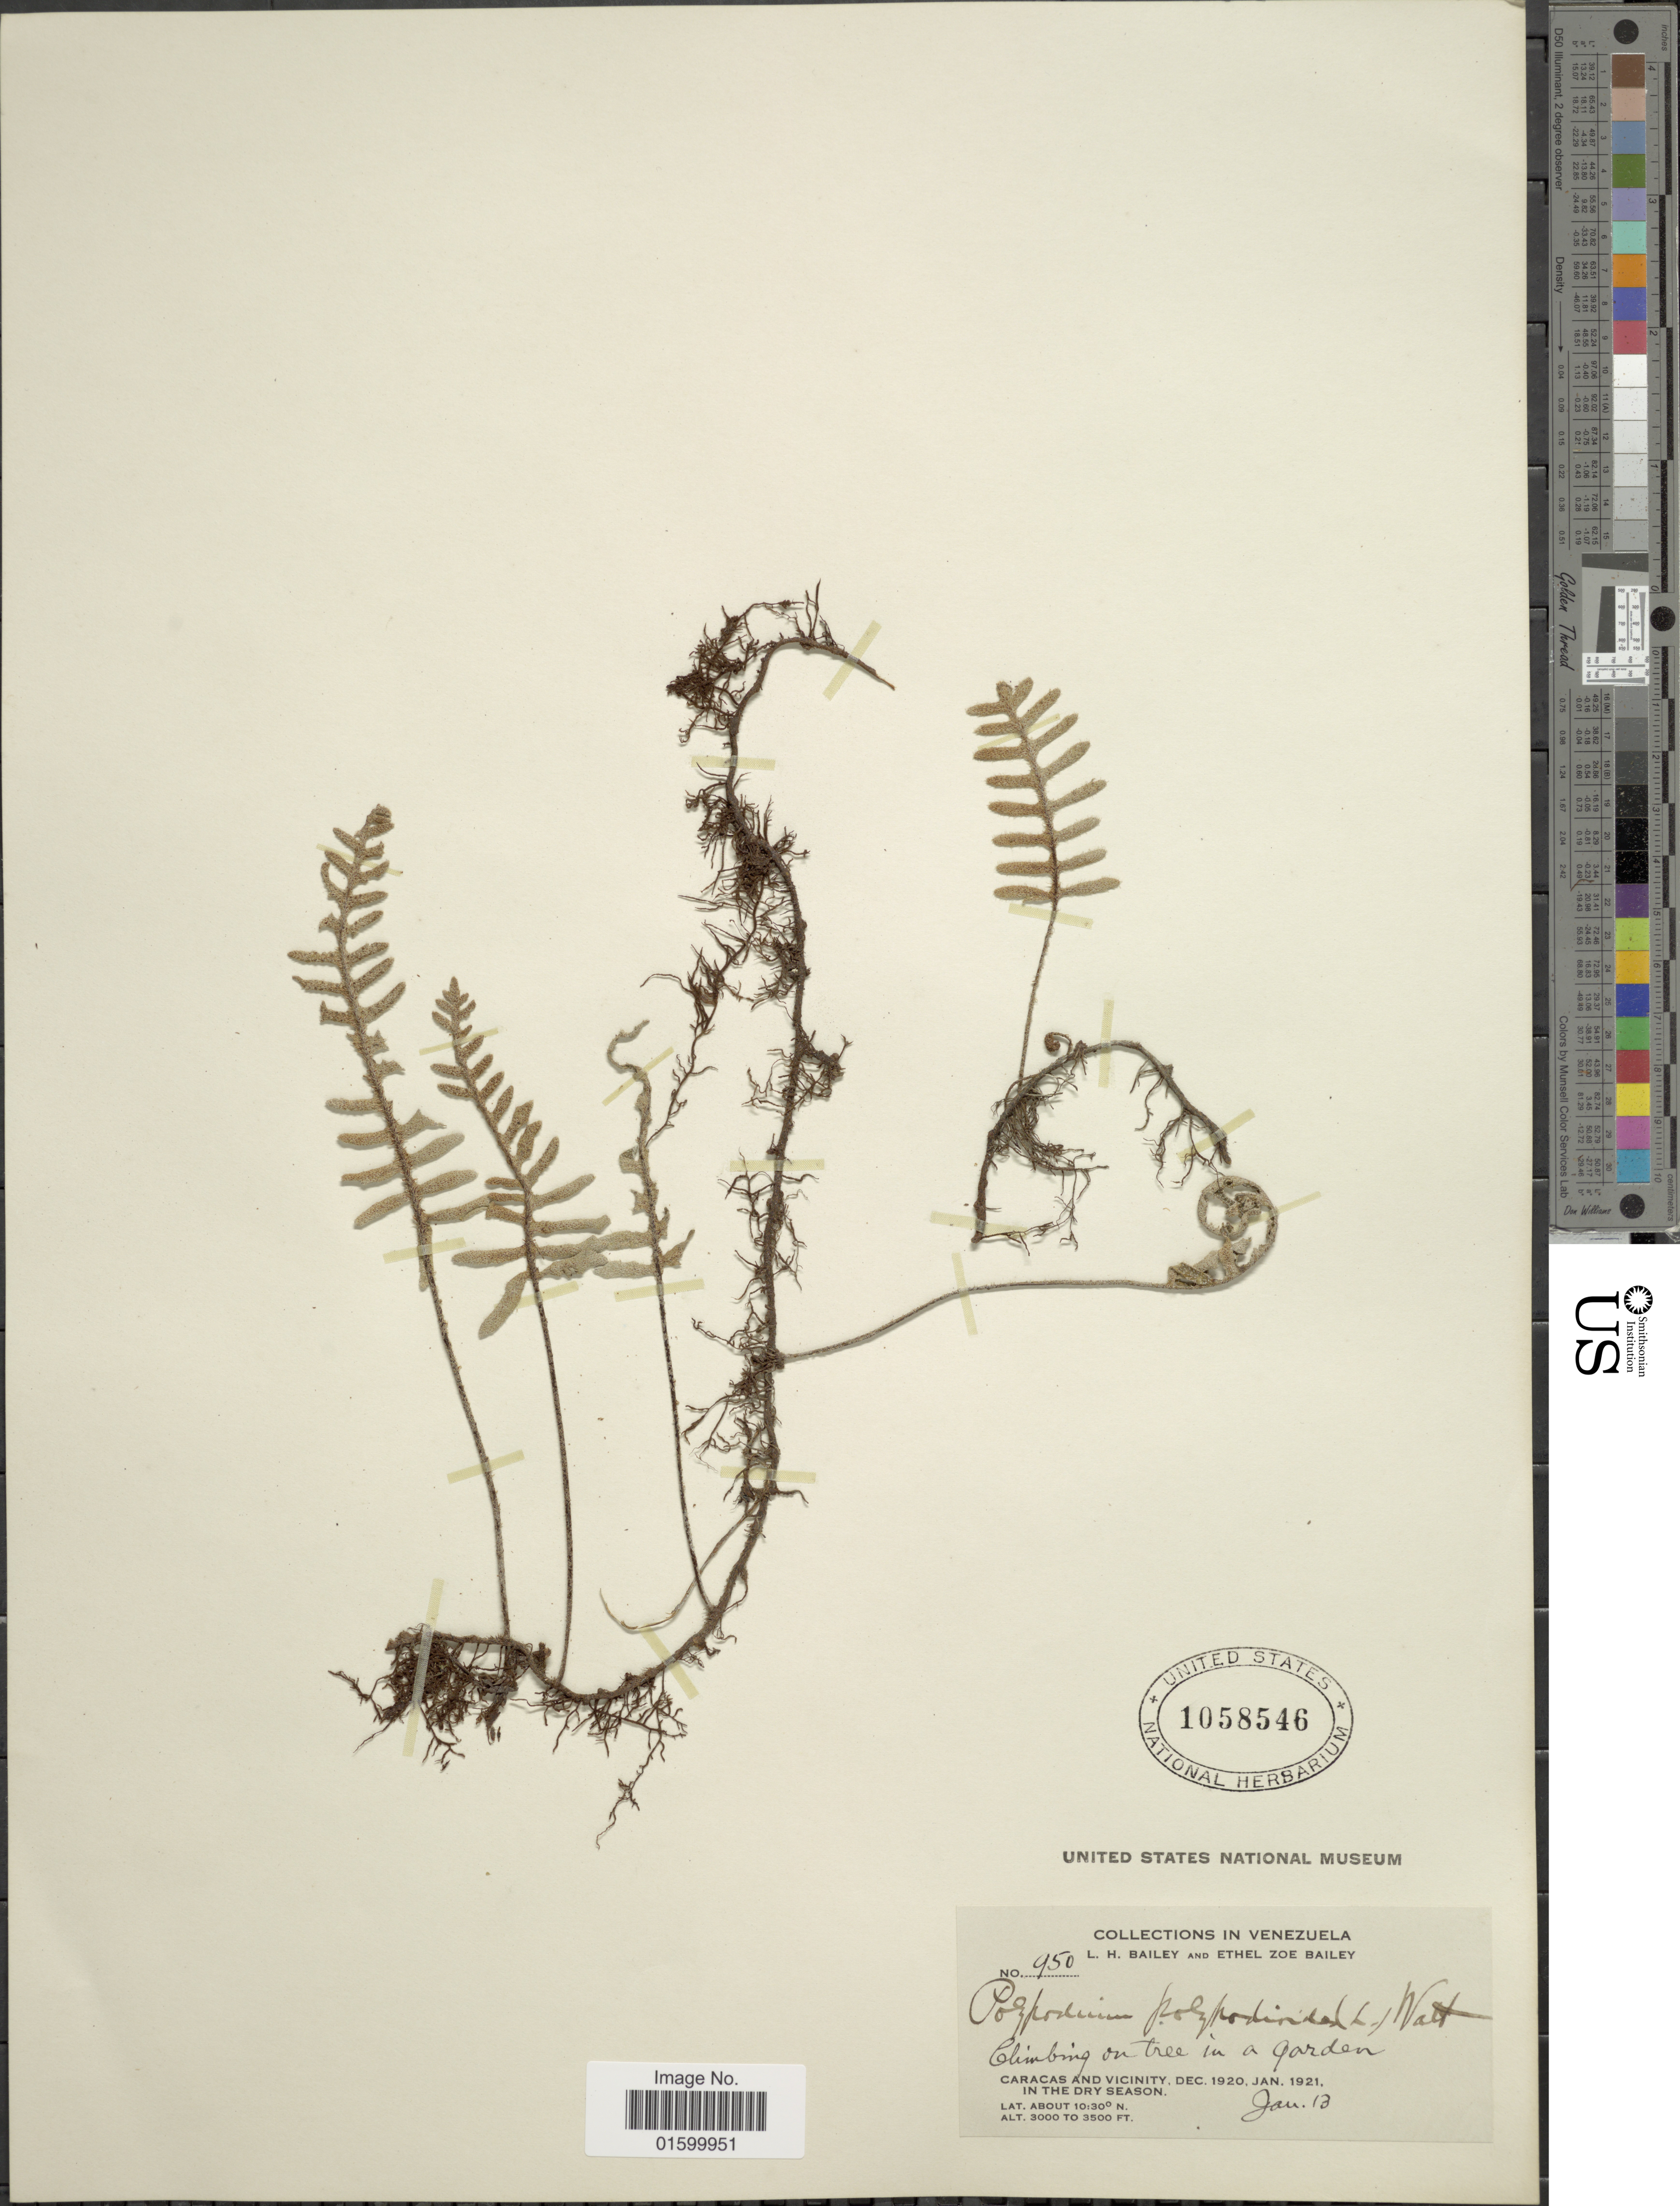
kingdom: Plantae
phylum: Tracheophyta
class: Polypodiopsida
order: Polypodiales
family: Polypodiaceae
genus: Pleopeltis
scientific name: Pleopeltis polypodioides var. burchellii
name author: (Baker) A.R. Sm.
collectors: L. H. Bailey & E. Z. Bailey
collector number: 950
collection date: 1921-01-13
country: Venezuela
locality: Caracas and vicinity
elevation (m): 914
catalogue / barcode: US 1058546